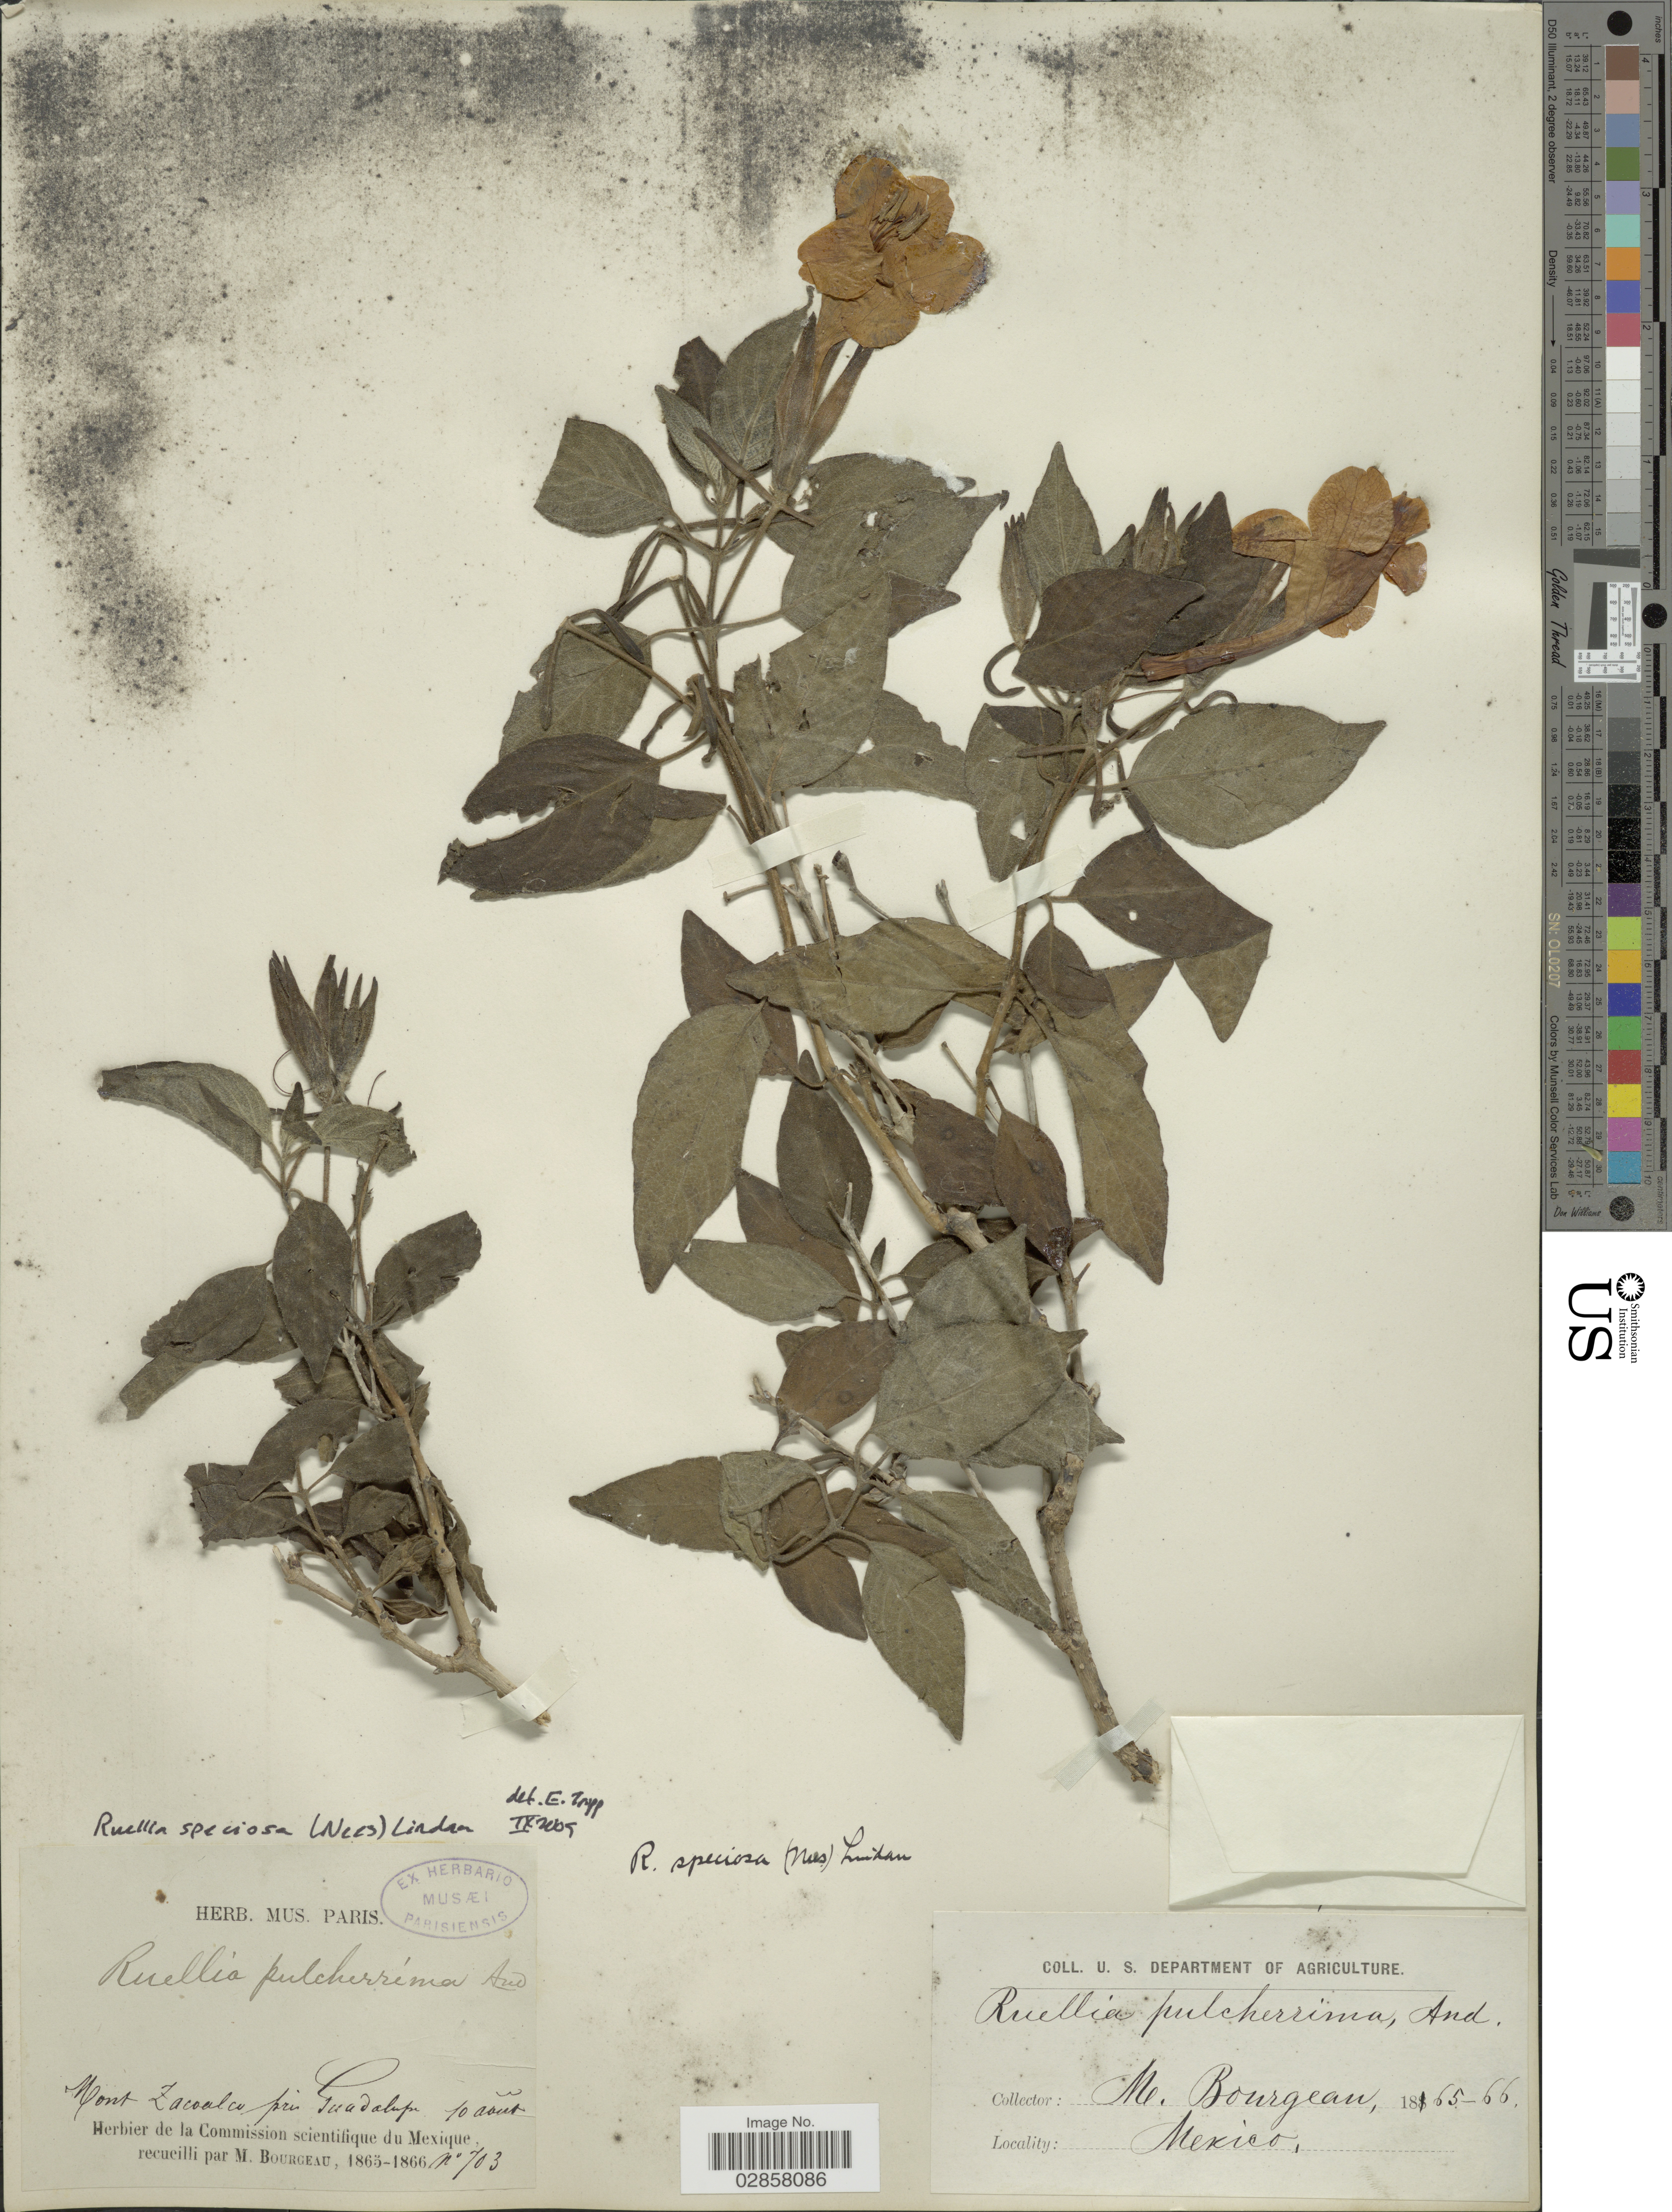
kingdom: Plantae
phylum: Tracheophyta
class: Magnoliopsida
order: Lamiales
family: Acanthaceae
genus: Ruellia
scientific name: Ruellia speciosa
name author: Mart. ex Nees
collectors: M. Bourgeau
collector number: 703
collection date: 1865-08-10/1866-08-10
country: Mexico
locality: Mont Zacoalco prés Guadalupe.